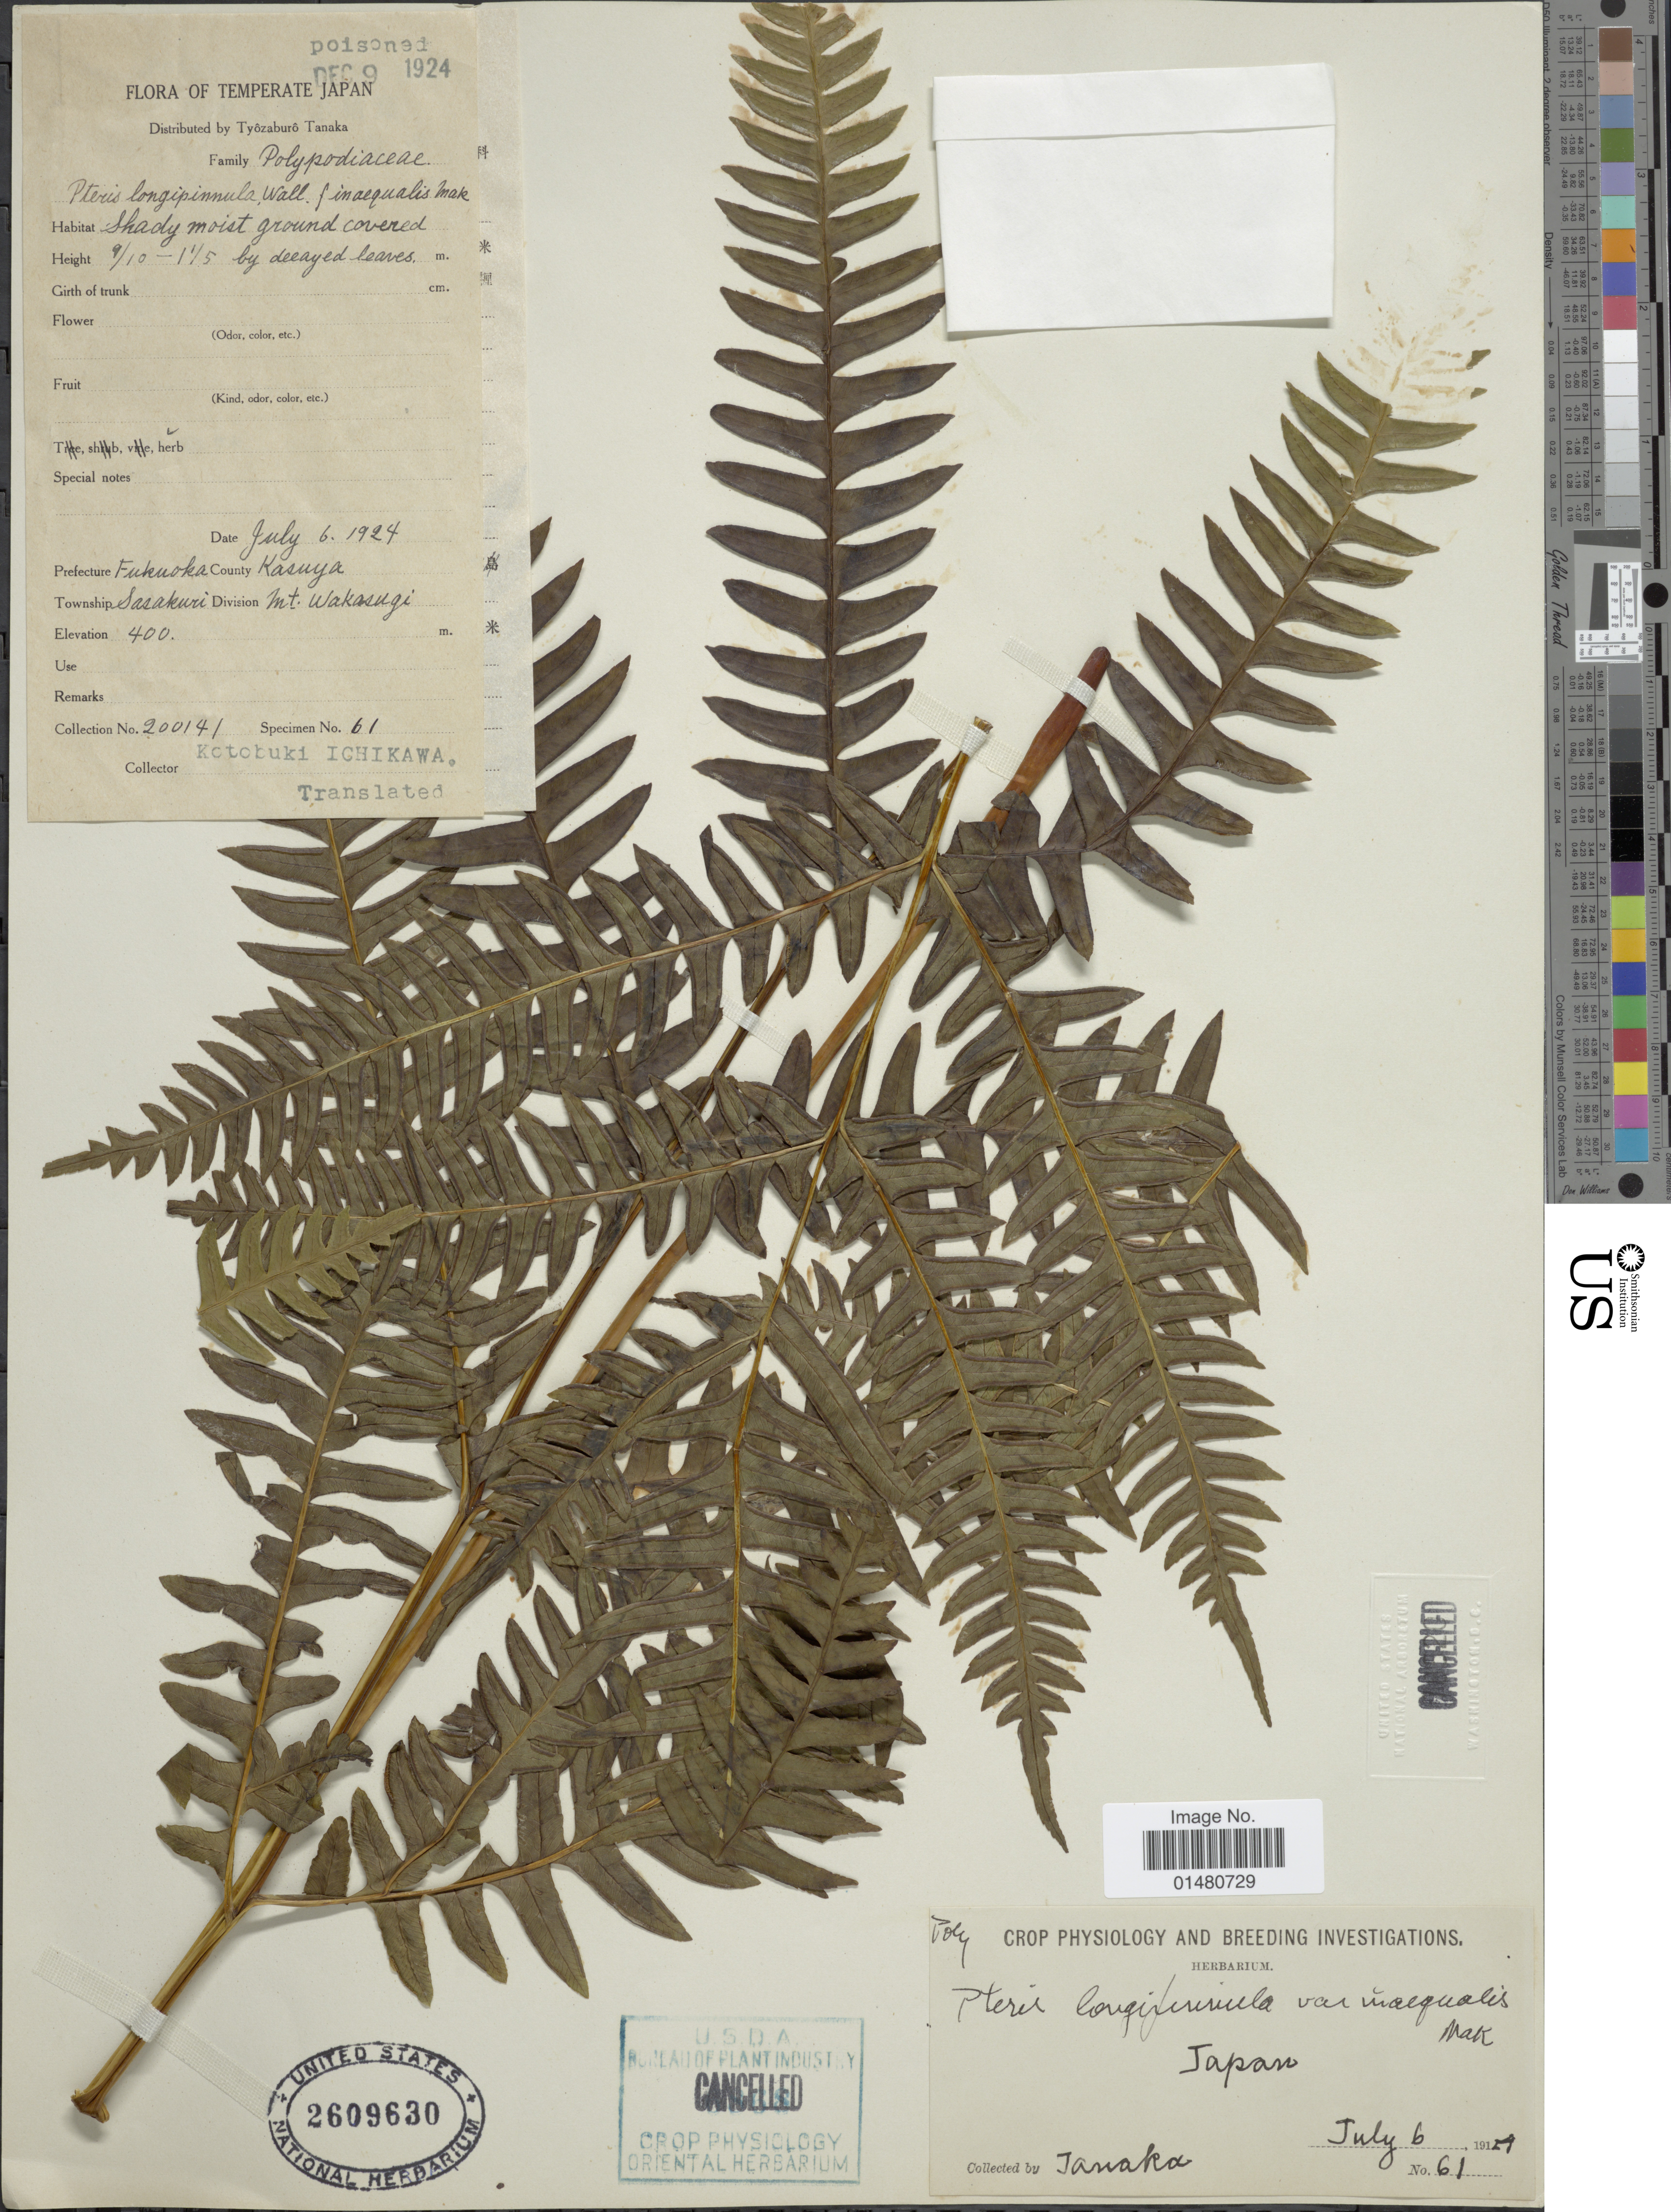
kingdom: Plantae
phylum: Tracheophyta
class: Polypodiopsida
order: Polypodiales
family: Pteridaceae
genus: Pteris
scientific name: Pteris longipinnula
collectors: K. Ichikawa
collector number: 200141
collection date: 1929-07-06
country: Japan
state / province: Hukuoka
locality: Prefecture Fukuoka, County Kasuya, Township Sasakuri, Dvision Mt Wakasugi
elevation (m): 400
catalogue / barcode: US 2609630